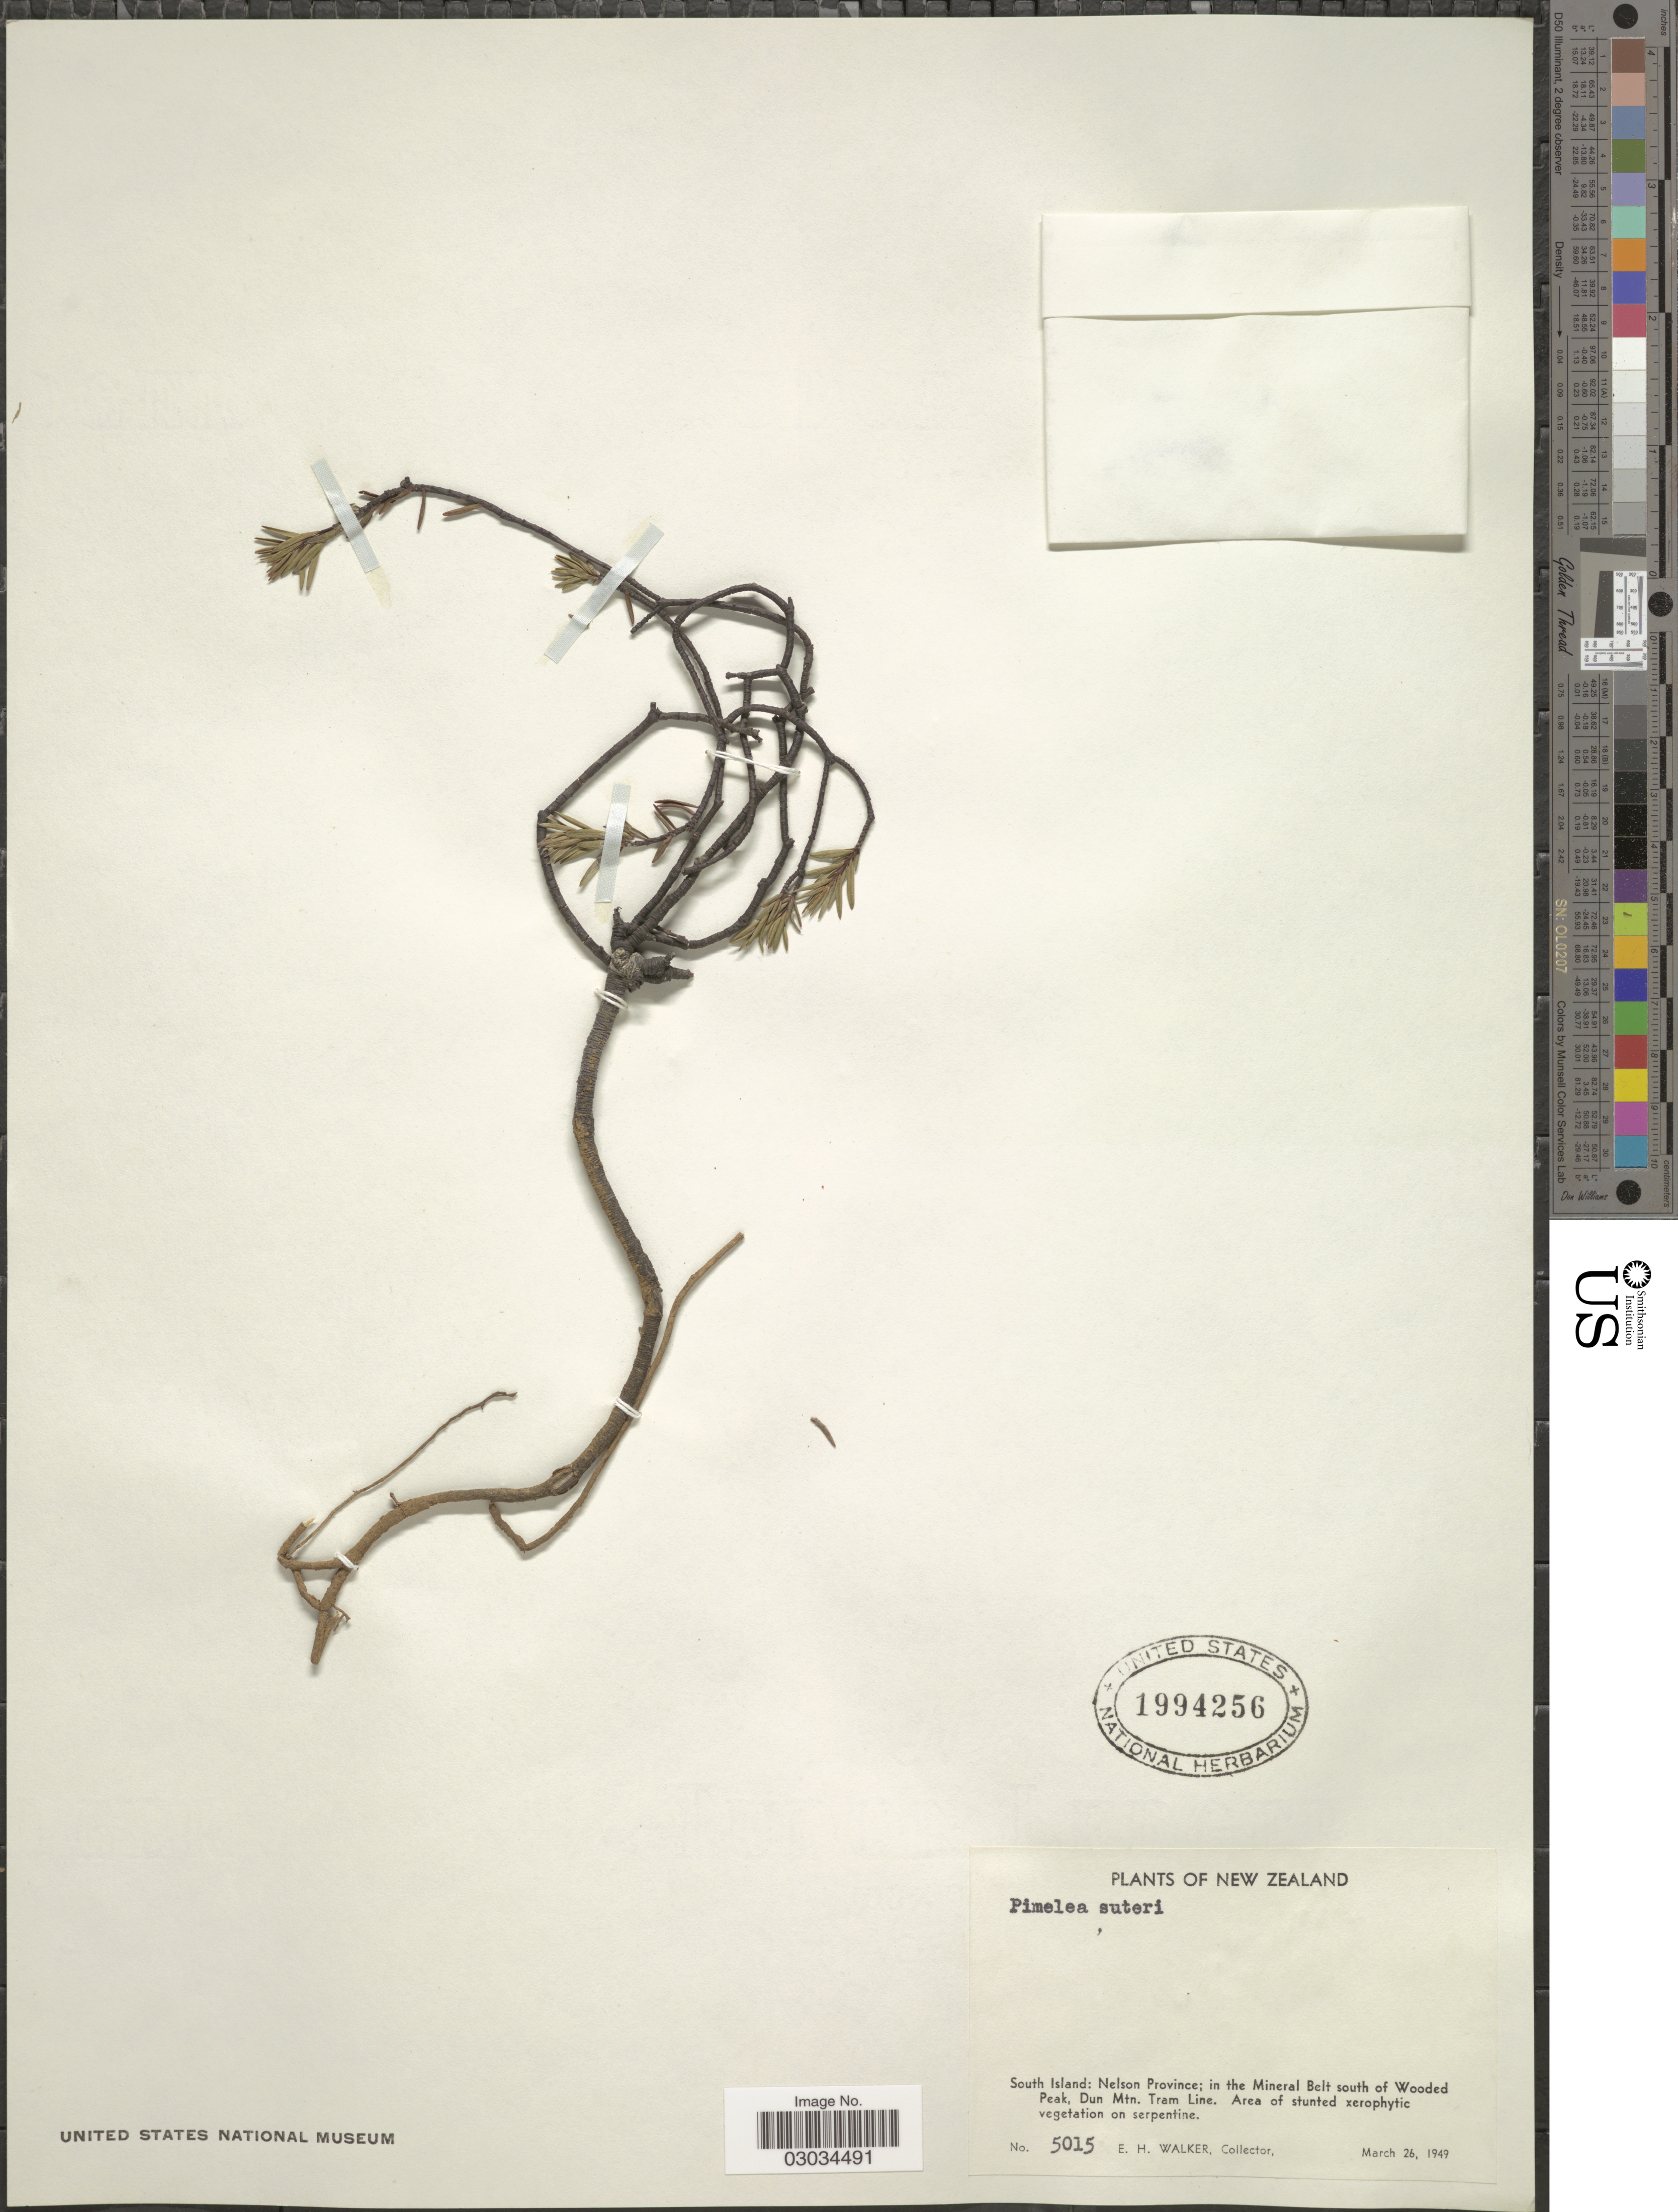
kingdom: Plantae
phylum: Tracheophyta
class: Magnoliopsida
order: Malvales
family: Thymelaeaceae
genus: Pimelea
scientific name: Pimelea suteri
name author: Kirk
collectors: E. H. Walker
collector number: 5015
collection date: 1949-03-26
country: New Zealand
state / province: Nelson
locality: South Island: Nelson Province; in the Mineral Belt south of Wooded Peak, Dun Mtn. Tram Line.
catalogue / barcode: US 1994256